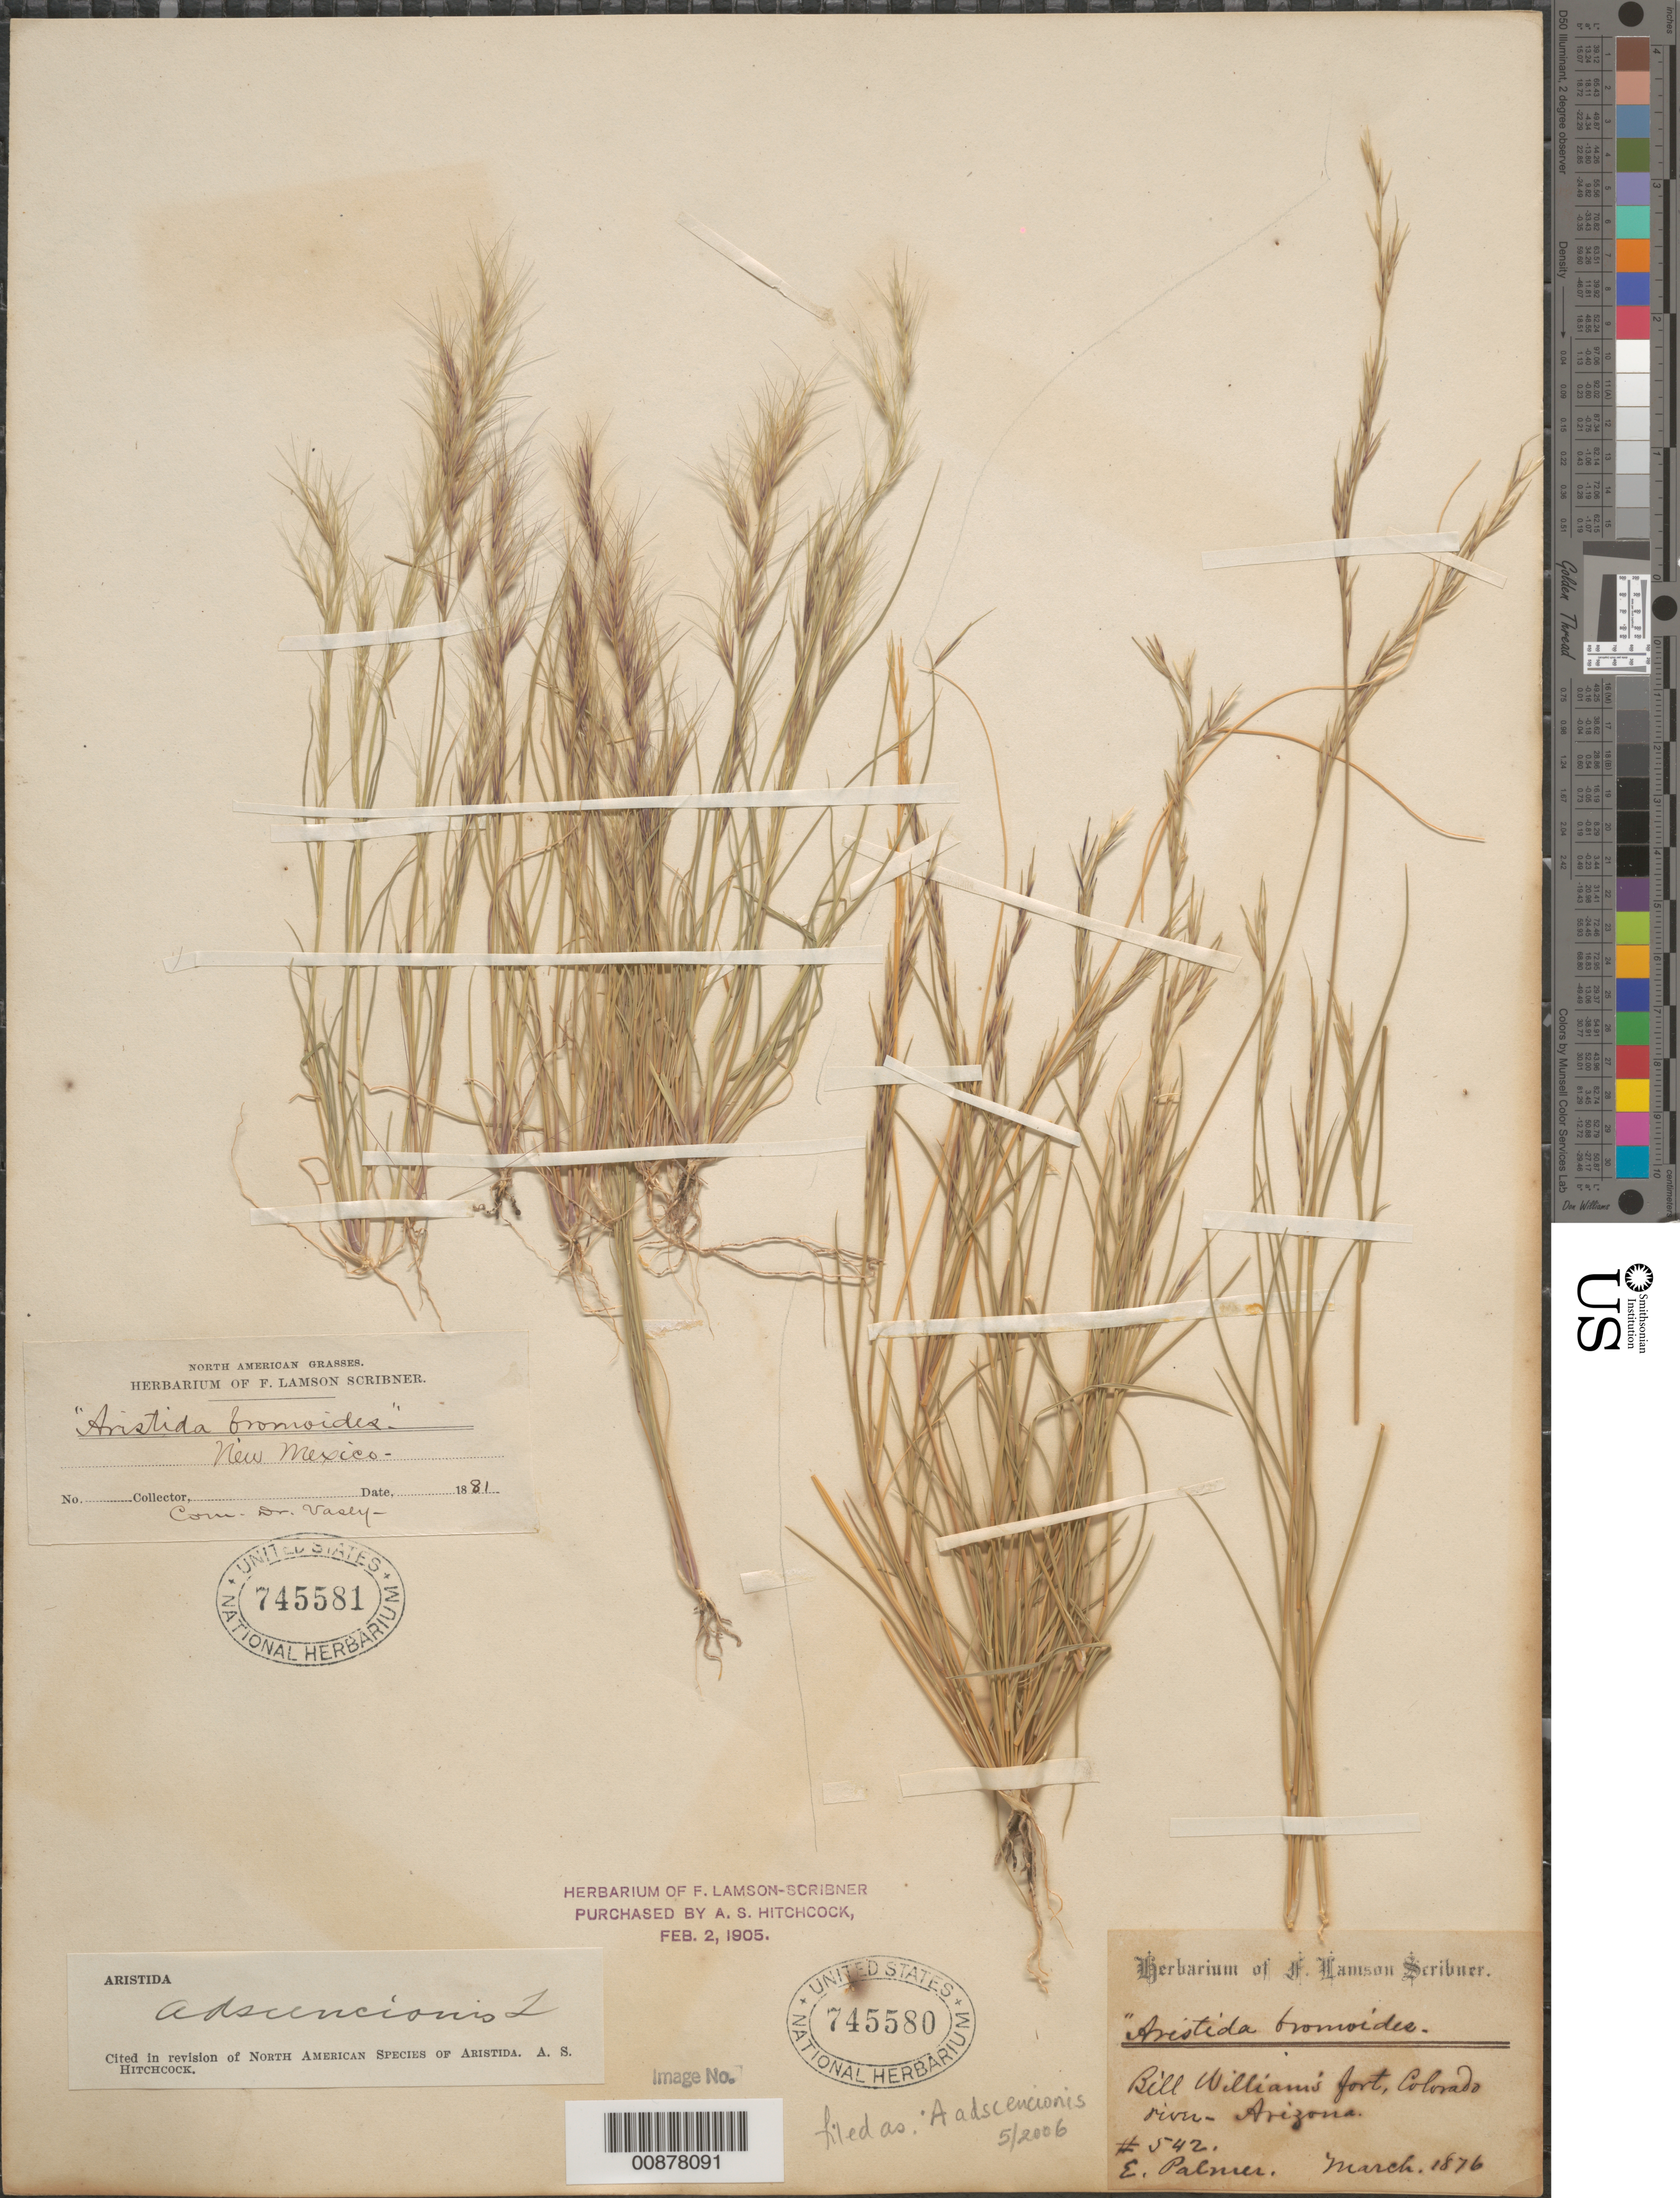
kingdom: Plantae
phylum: Tracheophyta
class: Liliopsida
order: Poales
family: Poaceae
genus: Aristida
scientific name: Aristida adscensionis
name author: L.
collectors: G. Vasey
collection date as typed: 1881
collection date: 1881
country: United States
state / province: New Mexico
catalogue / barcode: US 745581-2